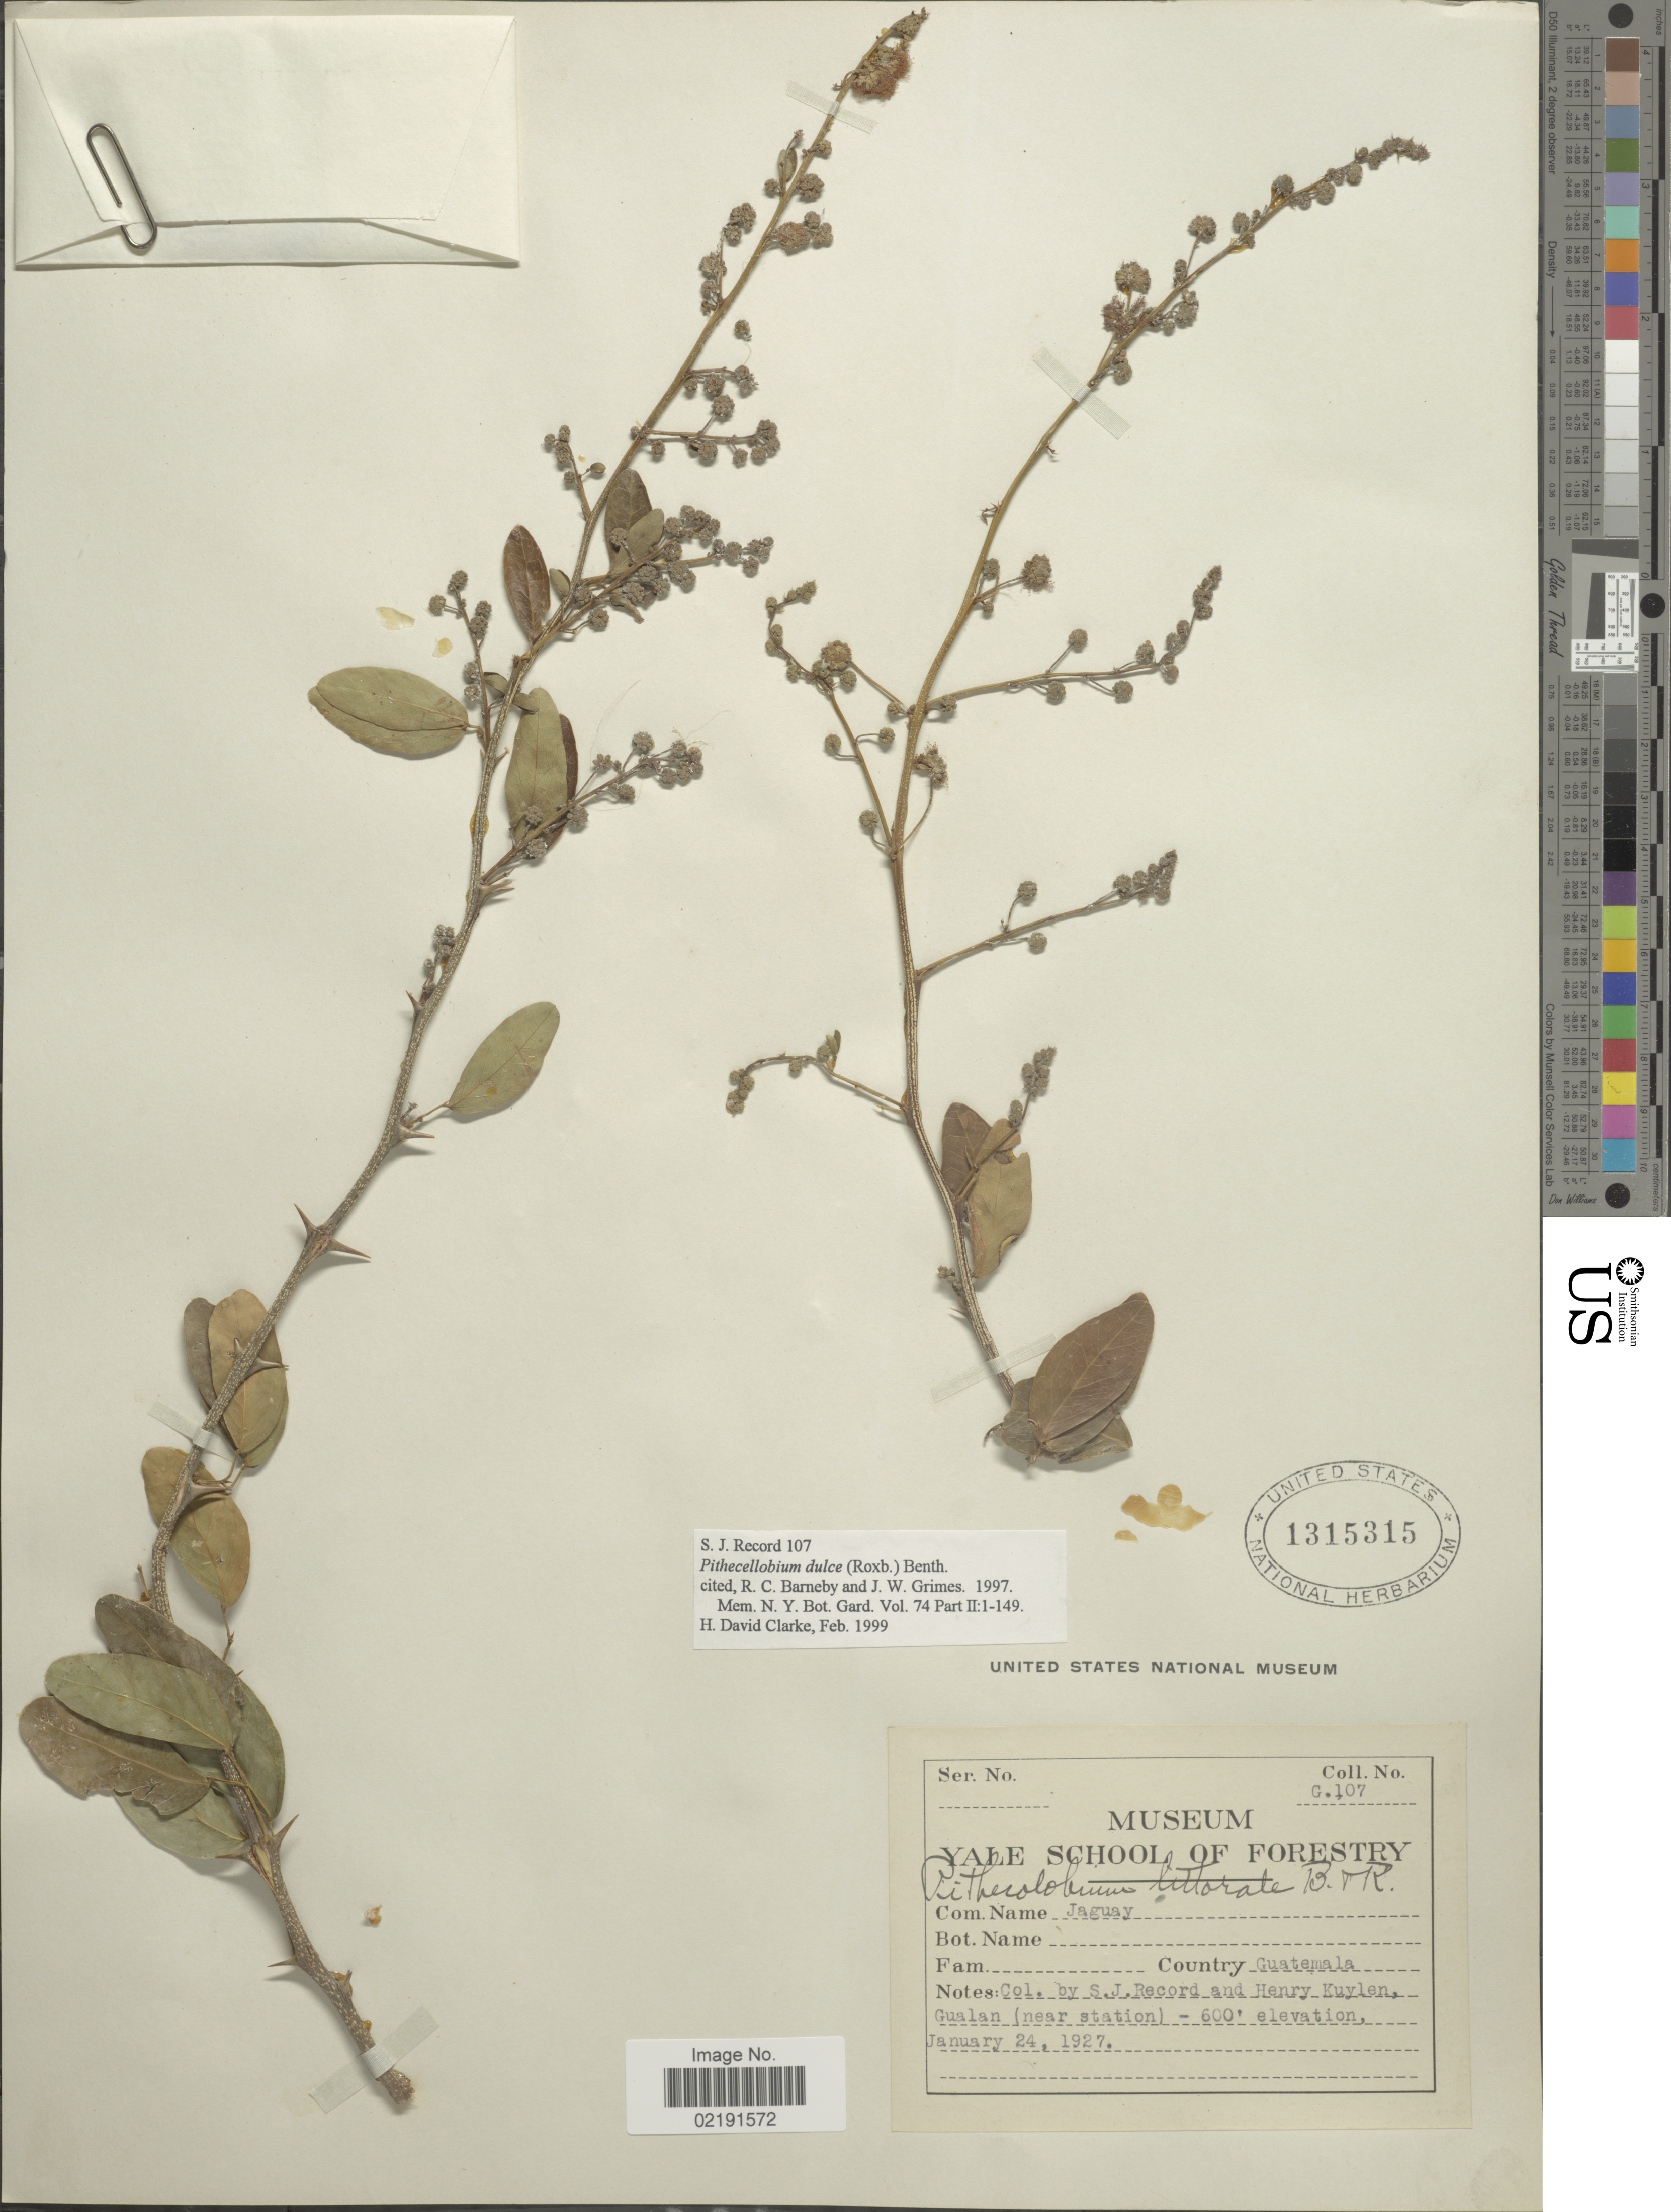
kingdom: Plantae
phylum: Tracheophyta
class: Magnoliopsida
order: Fabales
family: Fabaceae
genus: Pithecellobium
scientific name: Pithecellobium dulce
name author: (Roxb.) Benth.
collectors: S. J. Record & H. Kuylen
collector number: G107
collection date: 1927-01-24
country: Guatemala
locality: Gualan (near station)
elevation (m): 183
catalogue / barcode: US 1315315